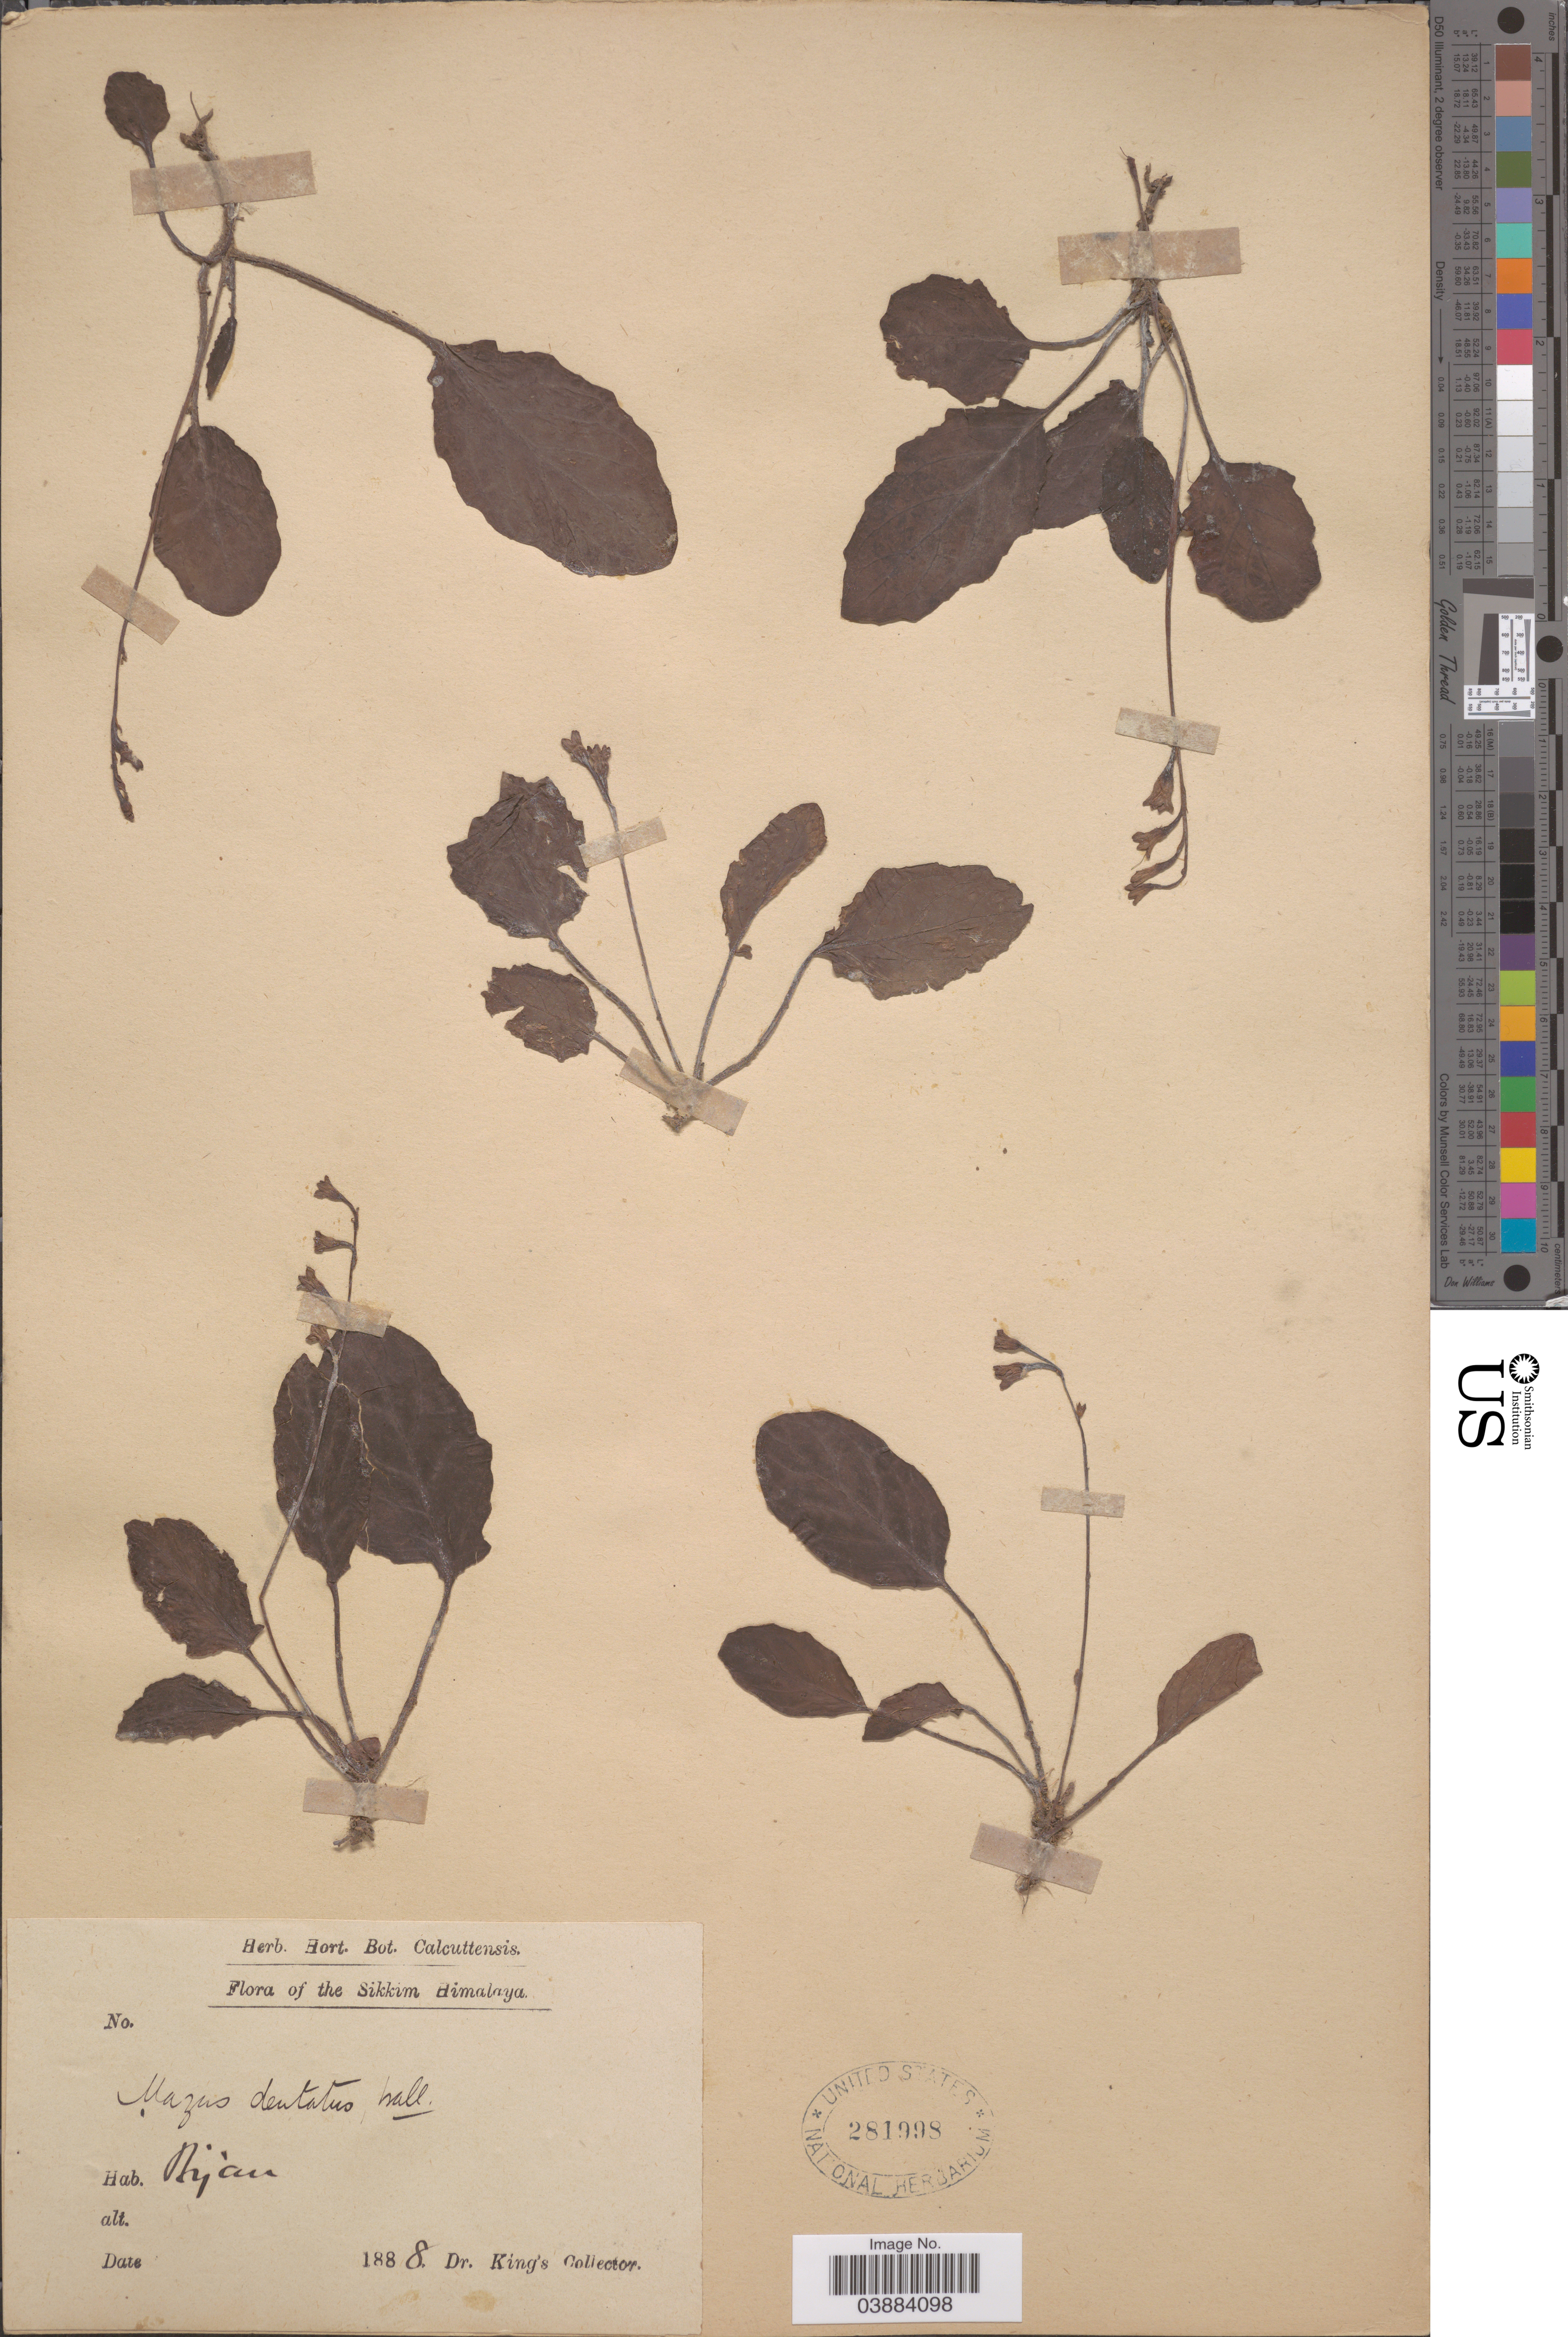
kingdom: Plantae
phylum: Tracheophyta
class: Magnoliopsida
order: Lamiales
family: Mazaceae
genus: Mazus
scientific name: Mazus dentatus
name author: Wall.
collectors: Dr. King's collector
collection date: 1888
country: India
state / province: Sikkim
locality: The Sikkim Himalaya. Bijan.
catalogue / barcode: US 281998